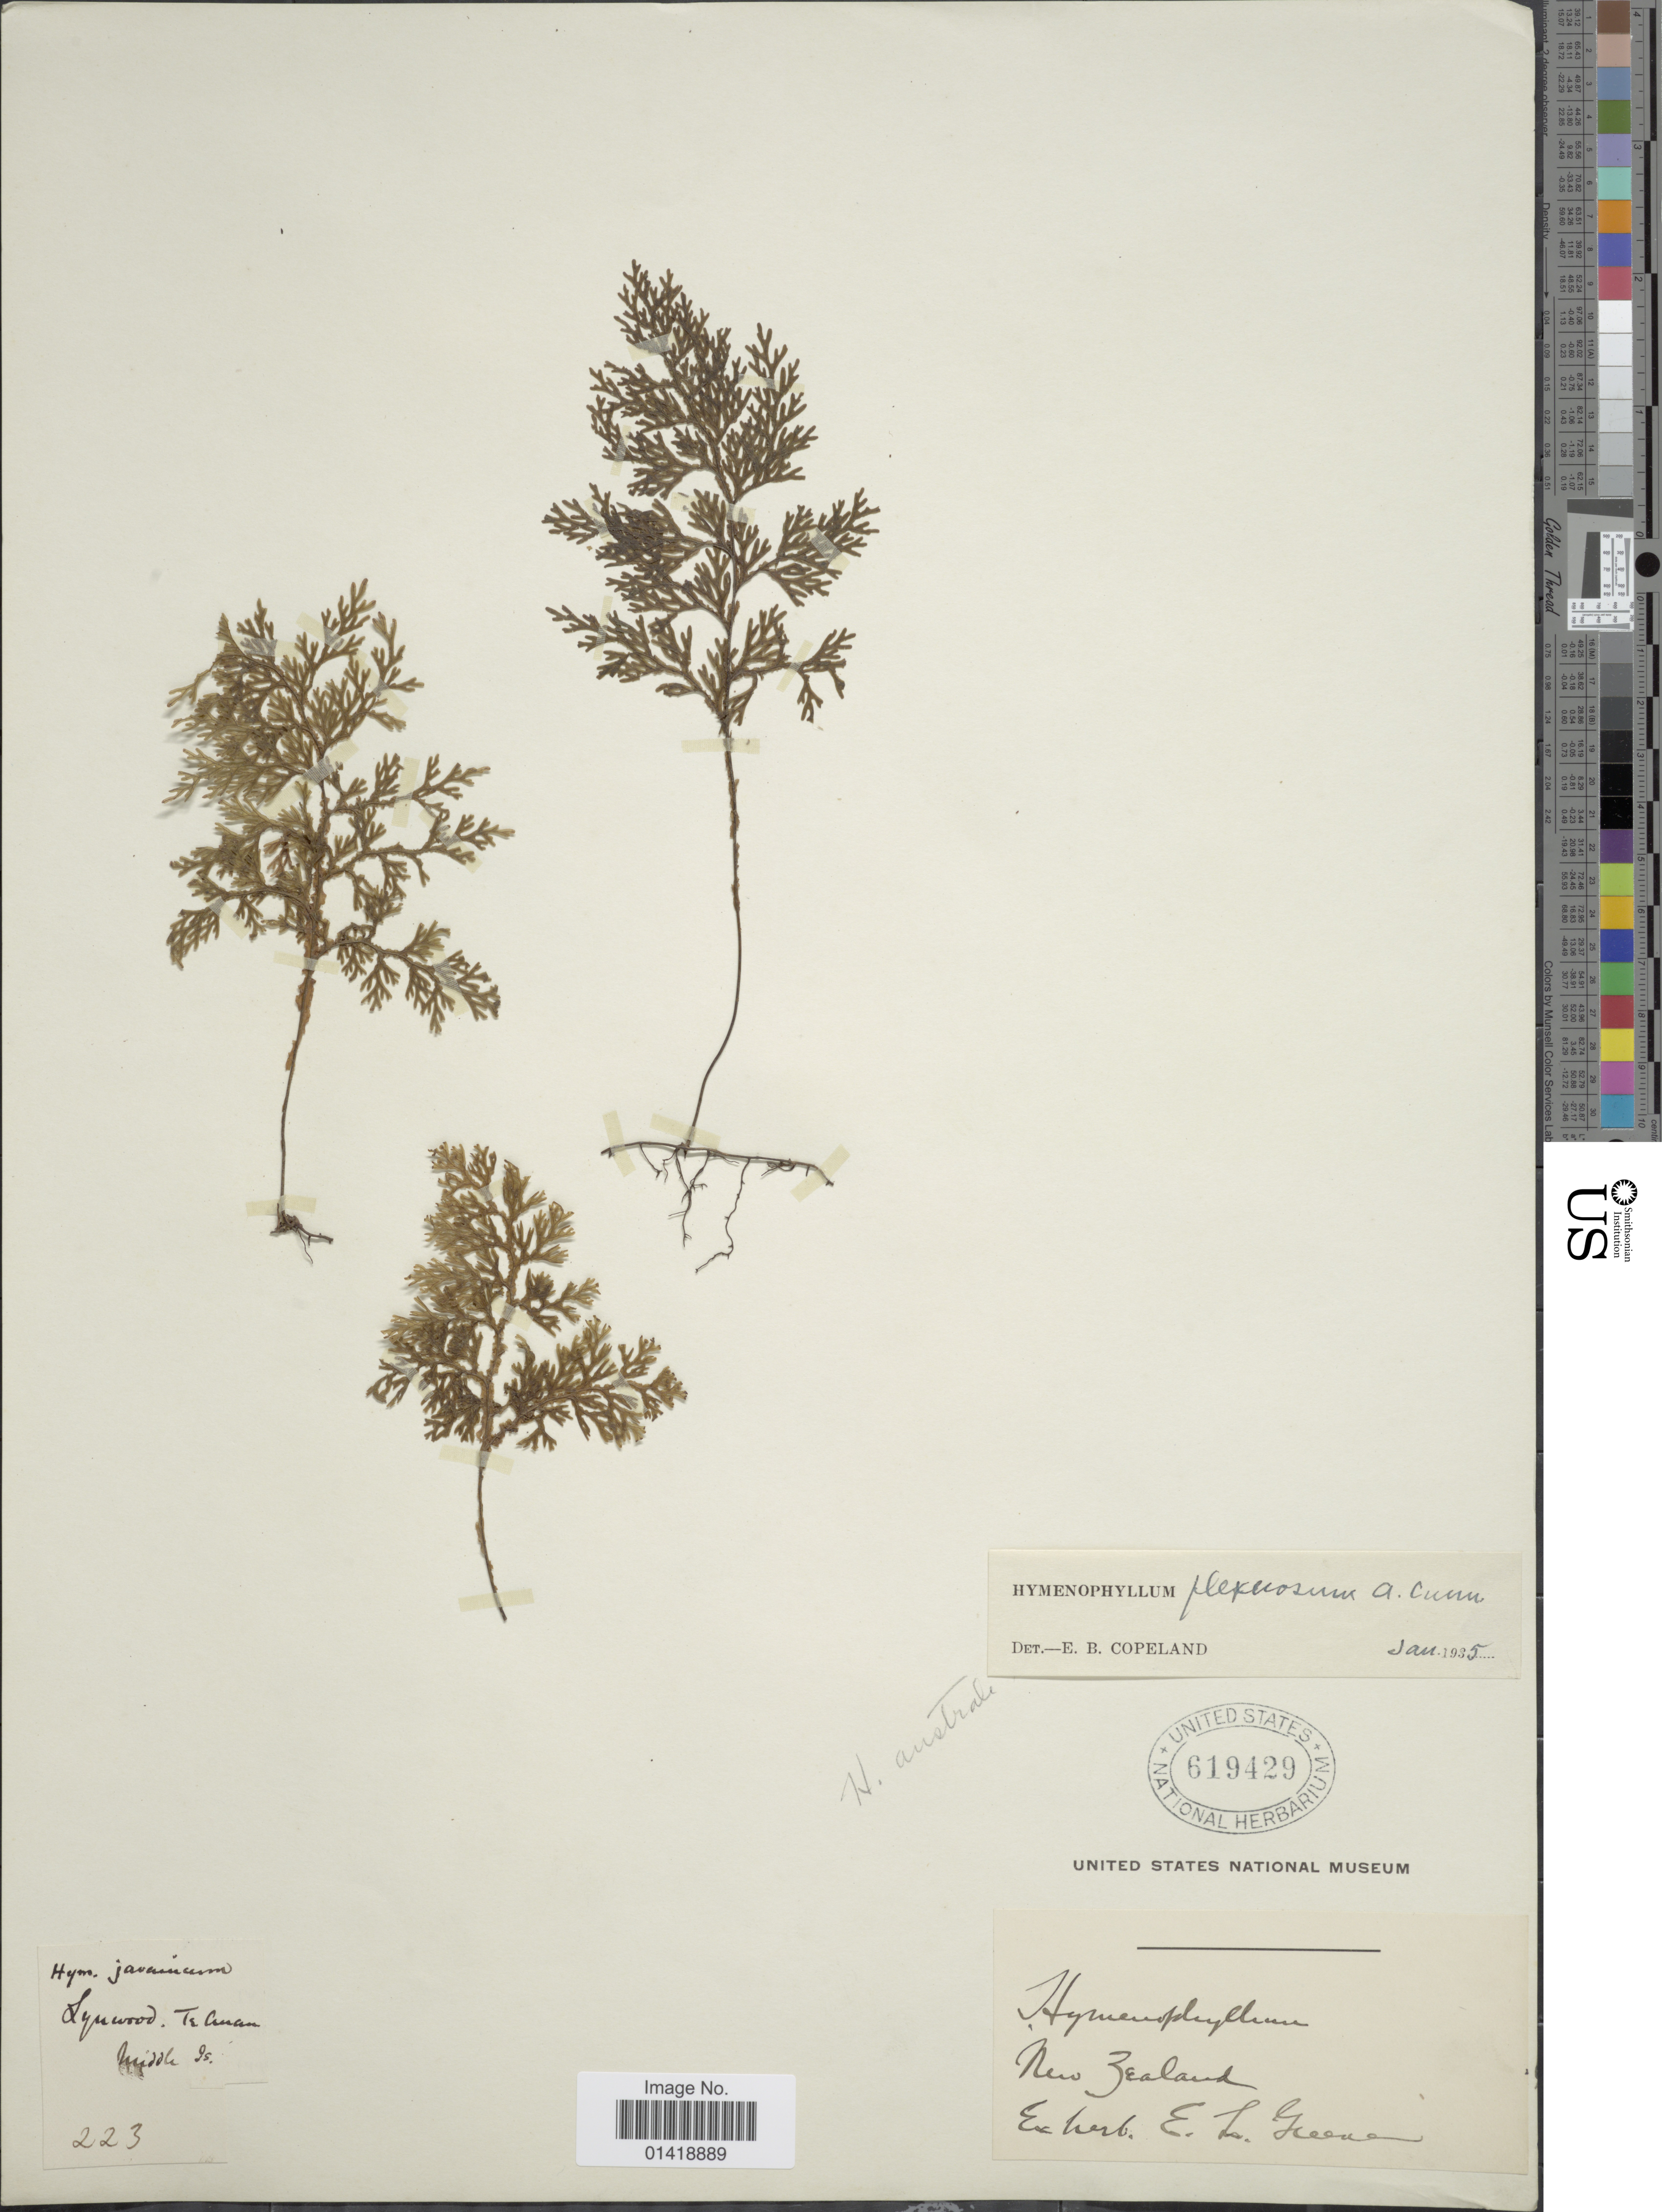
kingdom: Plantae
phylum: Tracheophyta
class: Polypodiopsida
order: Hymenophyllales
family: Hymenophyllaceae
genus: Hymenophyllum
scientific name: Hymenophyllum flexuosum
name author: A. Cunn.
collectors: ex herb. E. L. Grave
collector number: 223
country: New Zealand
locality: Synwood. Te anau Middle Is.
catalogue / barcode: US 619429